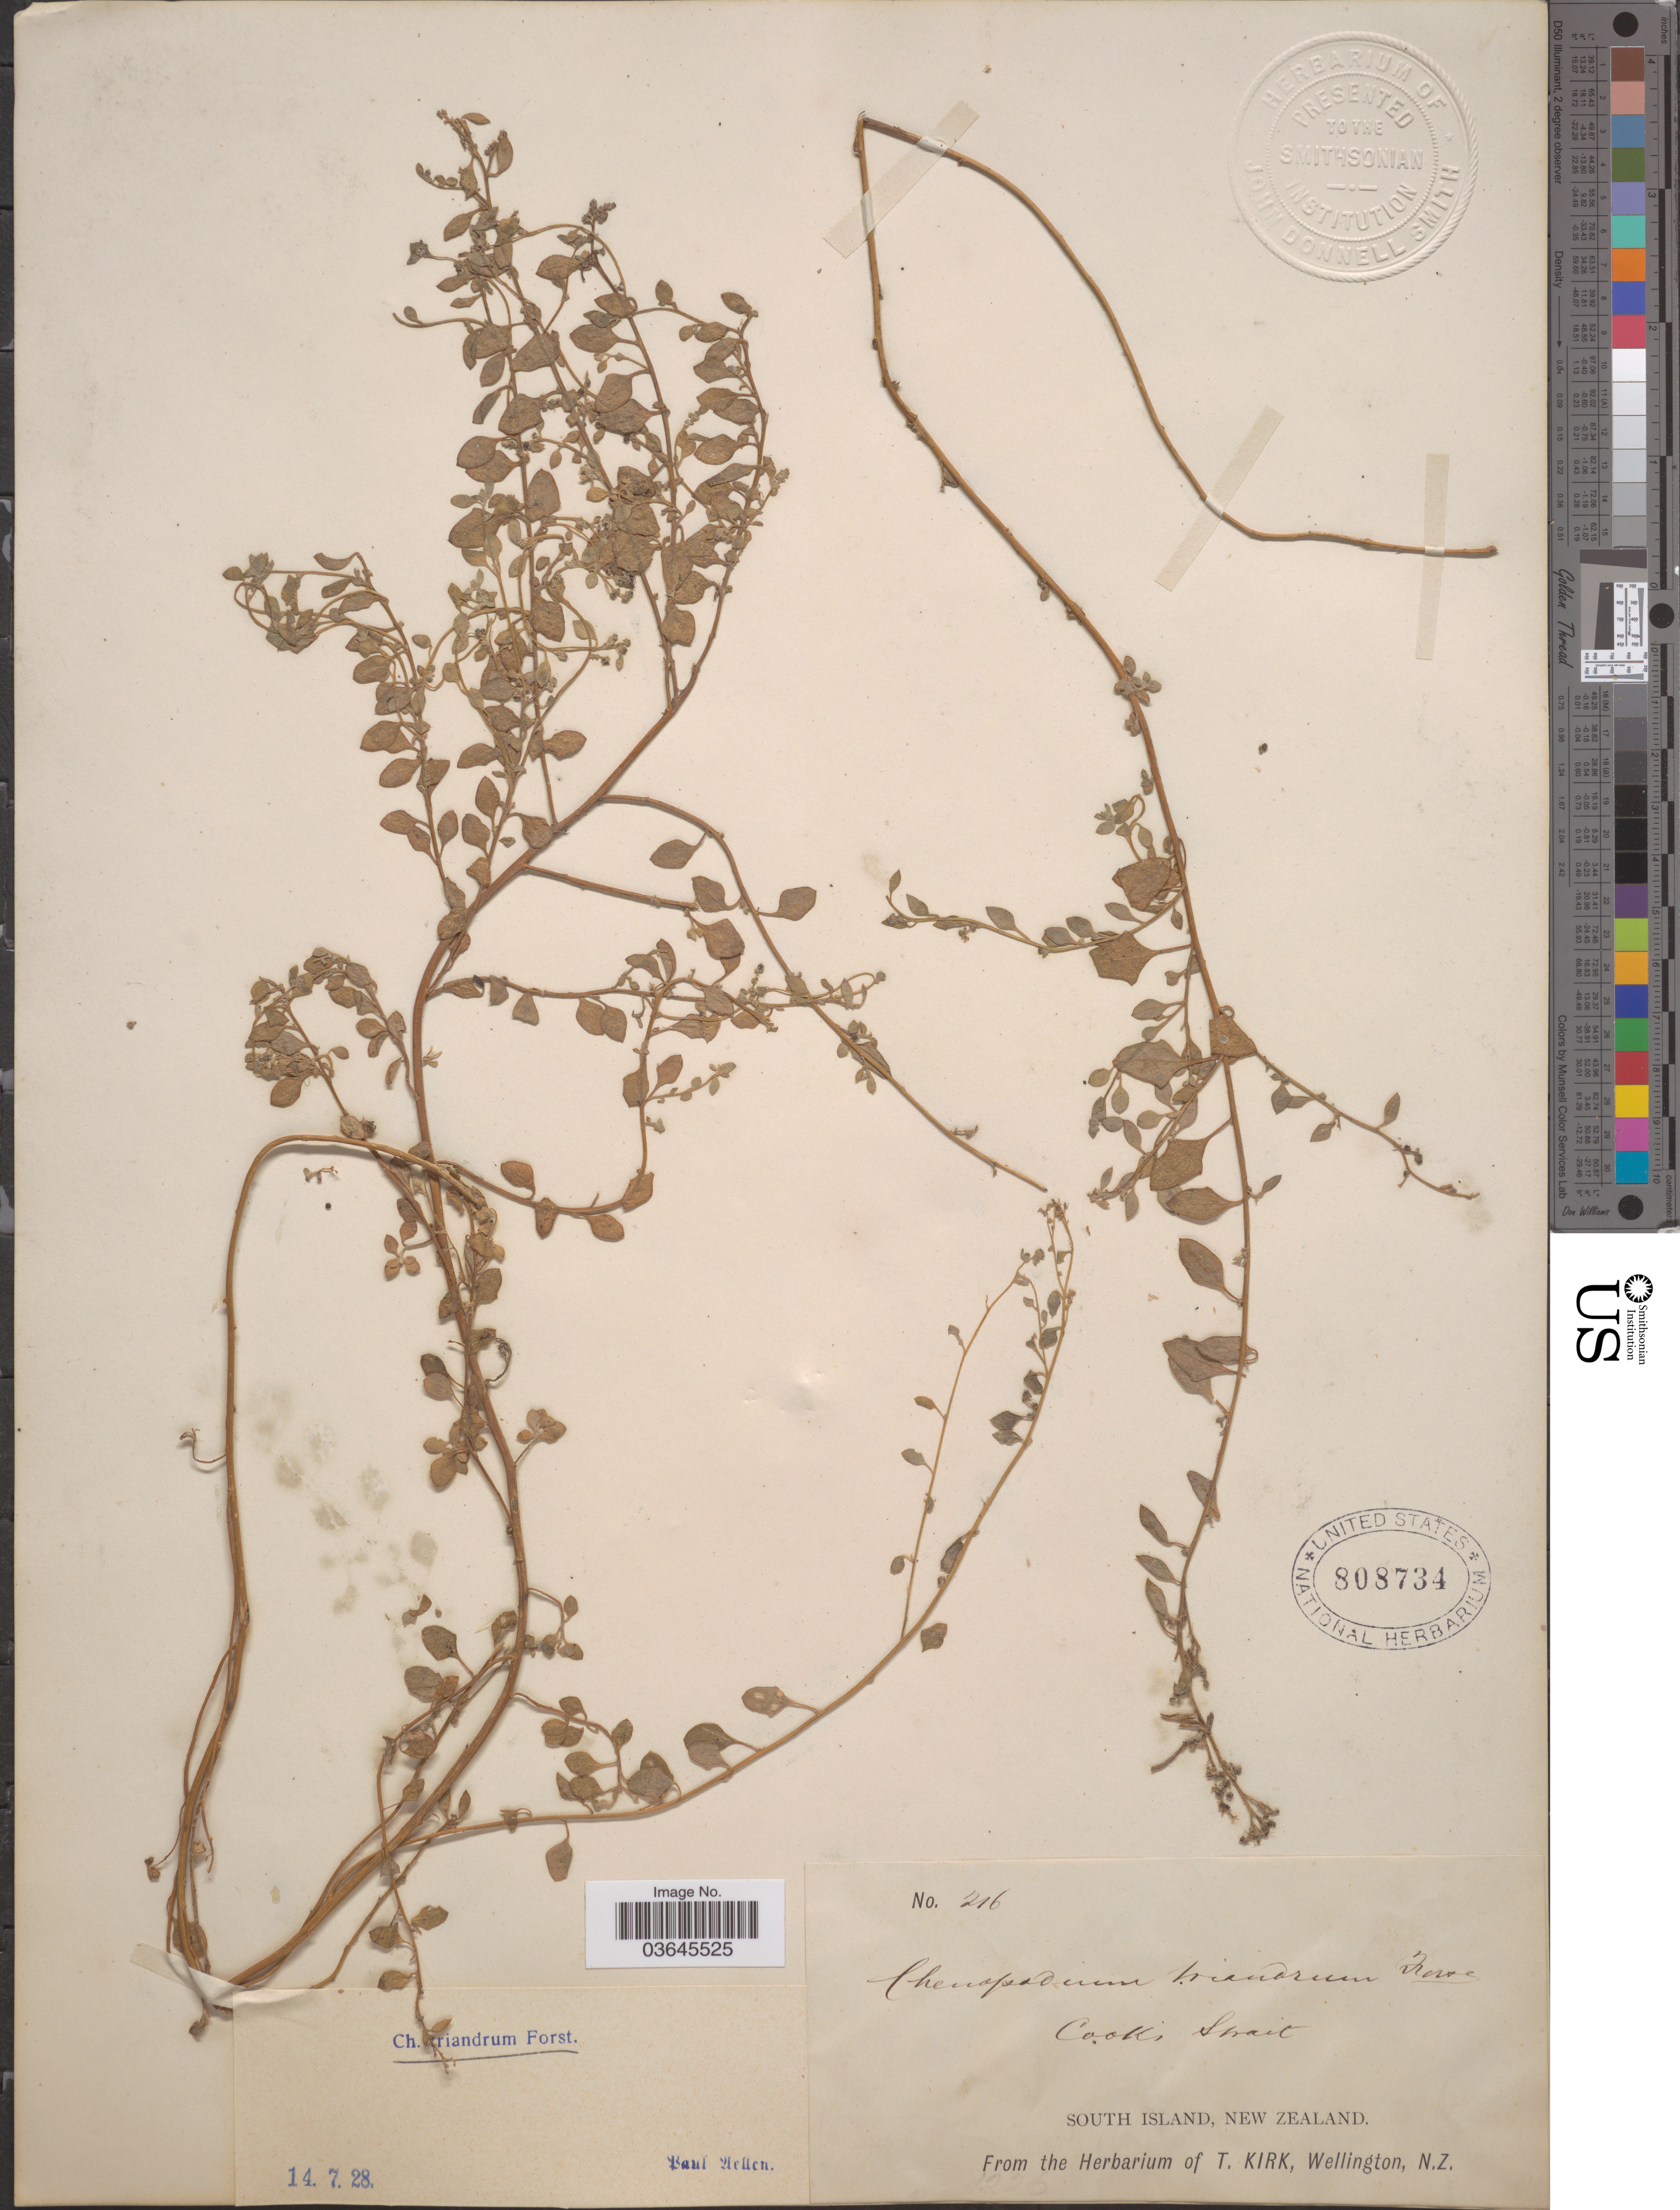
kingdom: Plantae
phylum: Tracheophyta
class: Magnoliopsida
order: Caryophyllales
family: Amaranthaceae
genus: Chenopodium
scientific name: Chenopodium triandrum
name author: G. Forst.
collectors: ex herb. T. Kirk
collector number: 216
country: New Zealand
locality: Cook's Strait. South Island.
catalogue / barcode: US 808734